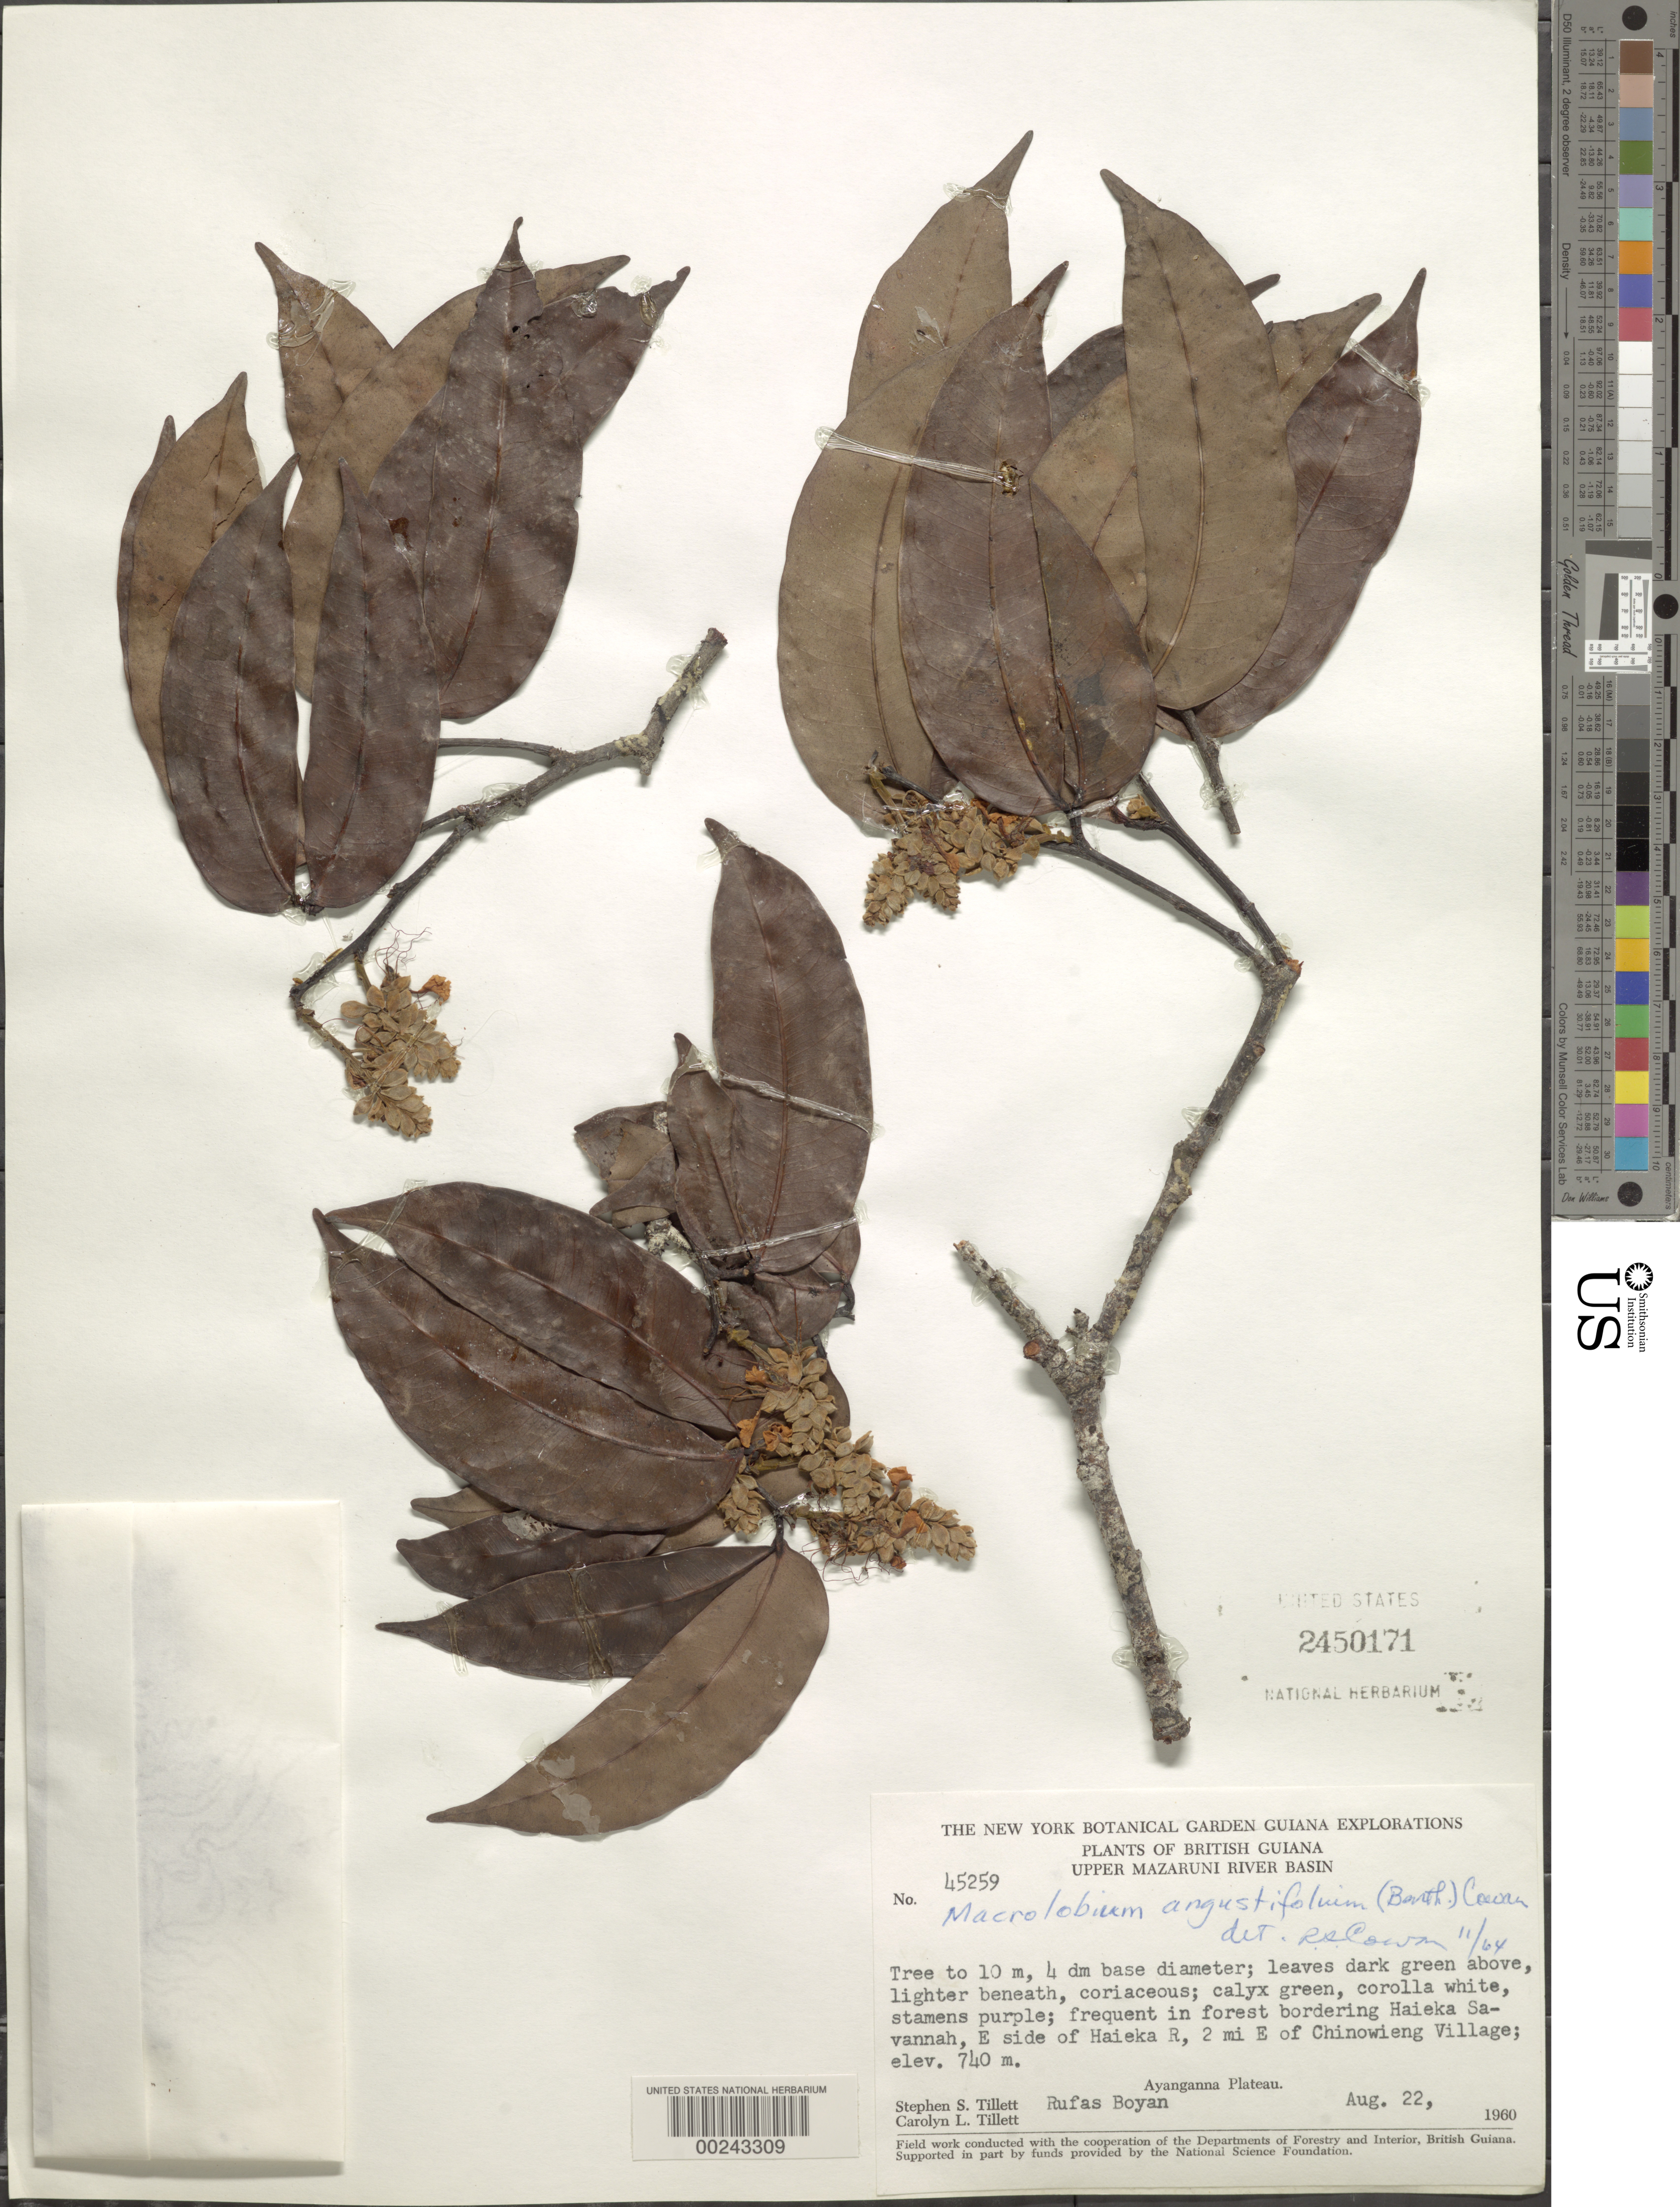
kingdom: Plantae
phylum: Tracheophyta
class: Magnoliopsida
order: Fabales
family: Fabaceae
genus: Macrolobium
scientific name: Macrolobium angustifolium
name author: (Benth.) R.S. Cowan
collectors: S. S. Tillett, C. L. Tillett & R. Boyan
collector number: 45259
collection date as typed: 22 Aug 1960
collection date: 1960-08-22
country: Guyana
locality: Bordering haieka savannah, e side of haieka river, 2 mi e of chinowieng village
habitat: Frequent in forest bordering savanna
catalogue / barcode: US 2450171